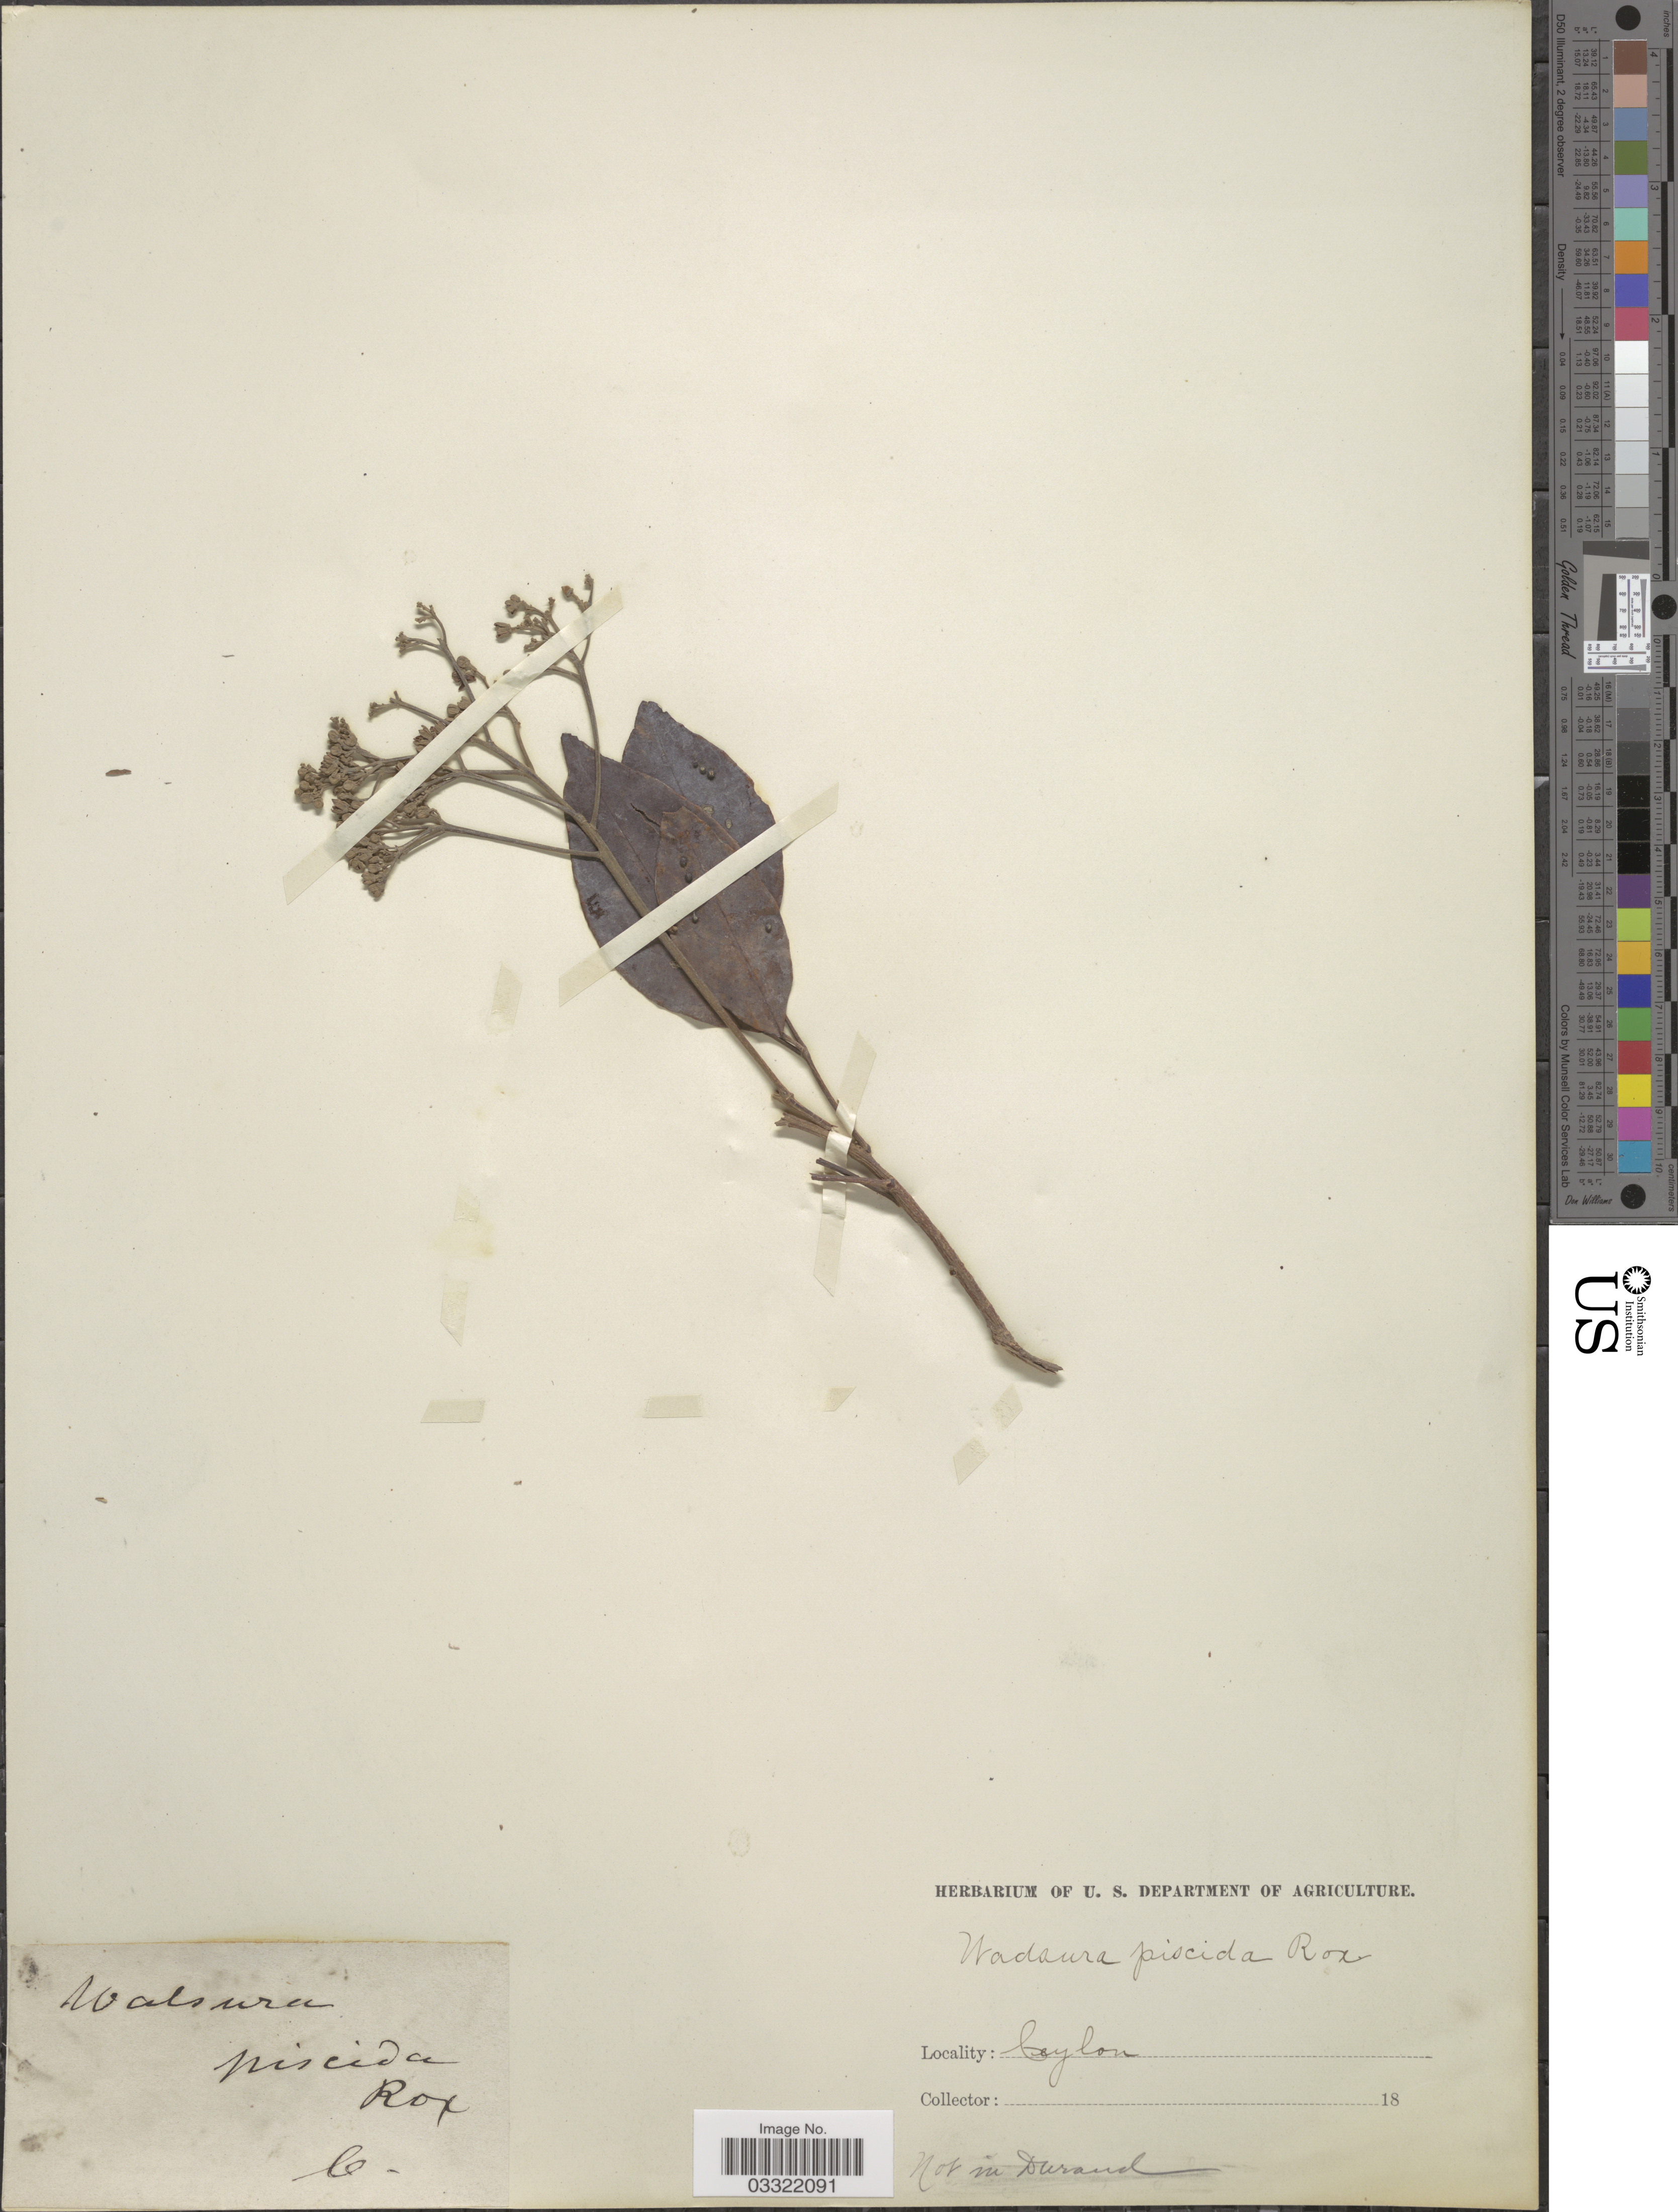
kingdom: Plantae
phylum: Tracheophyta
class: Magnoliopsida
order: Sapindales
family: Meliaceae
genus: Walsura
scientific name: Walsura trifoliolata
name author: (A. Juss.) Harms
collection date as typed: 18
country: Sri Lanka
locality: Ceylon.